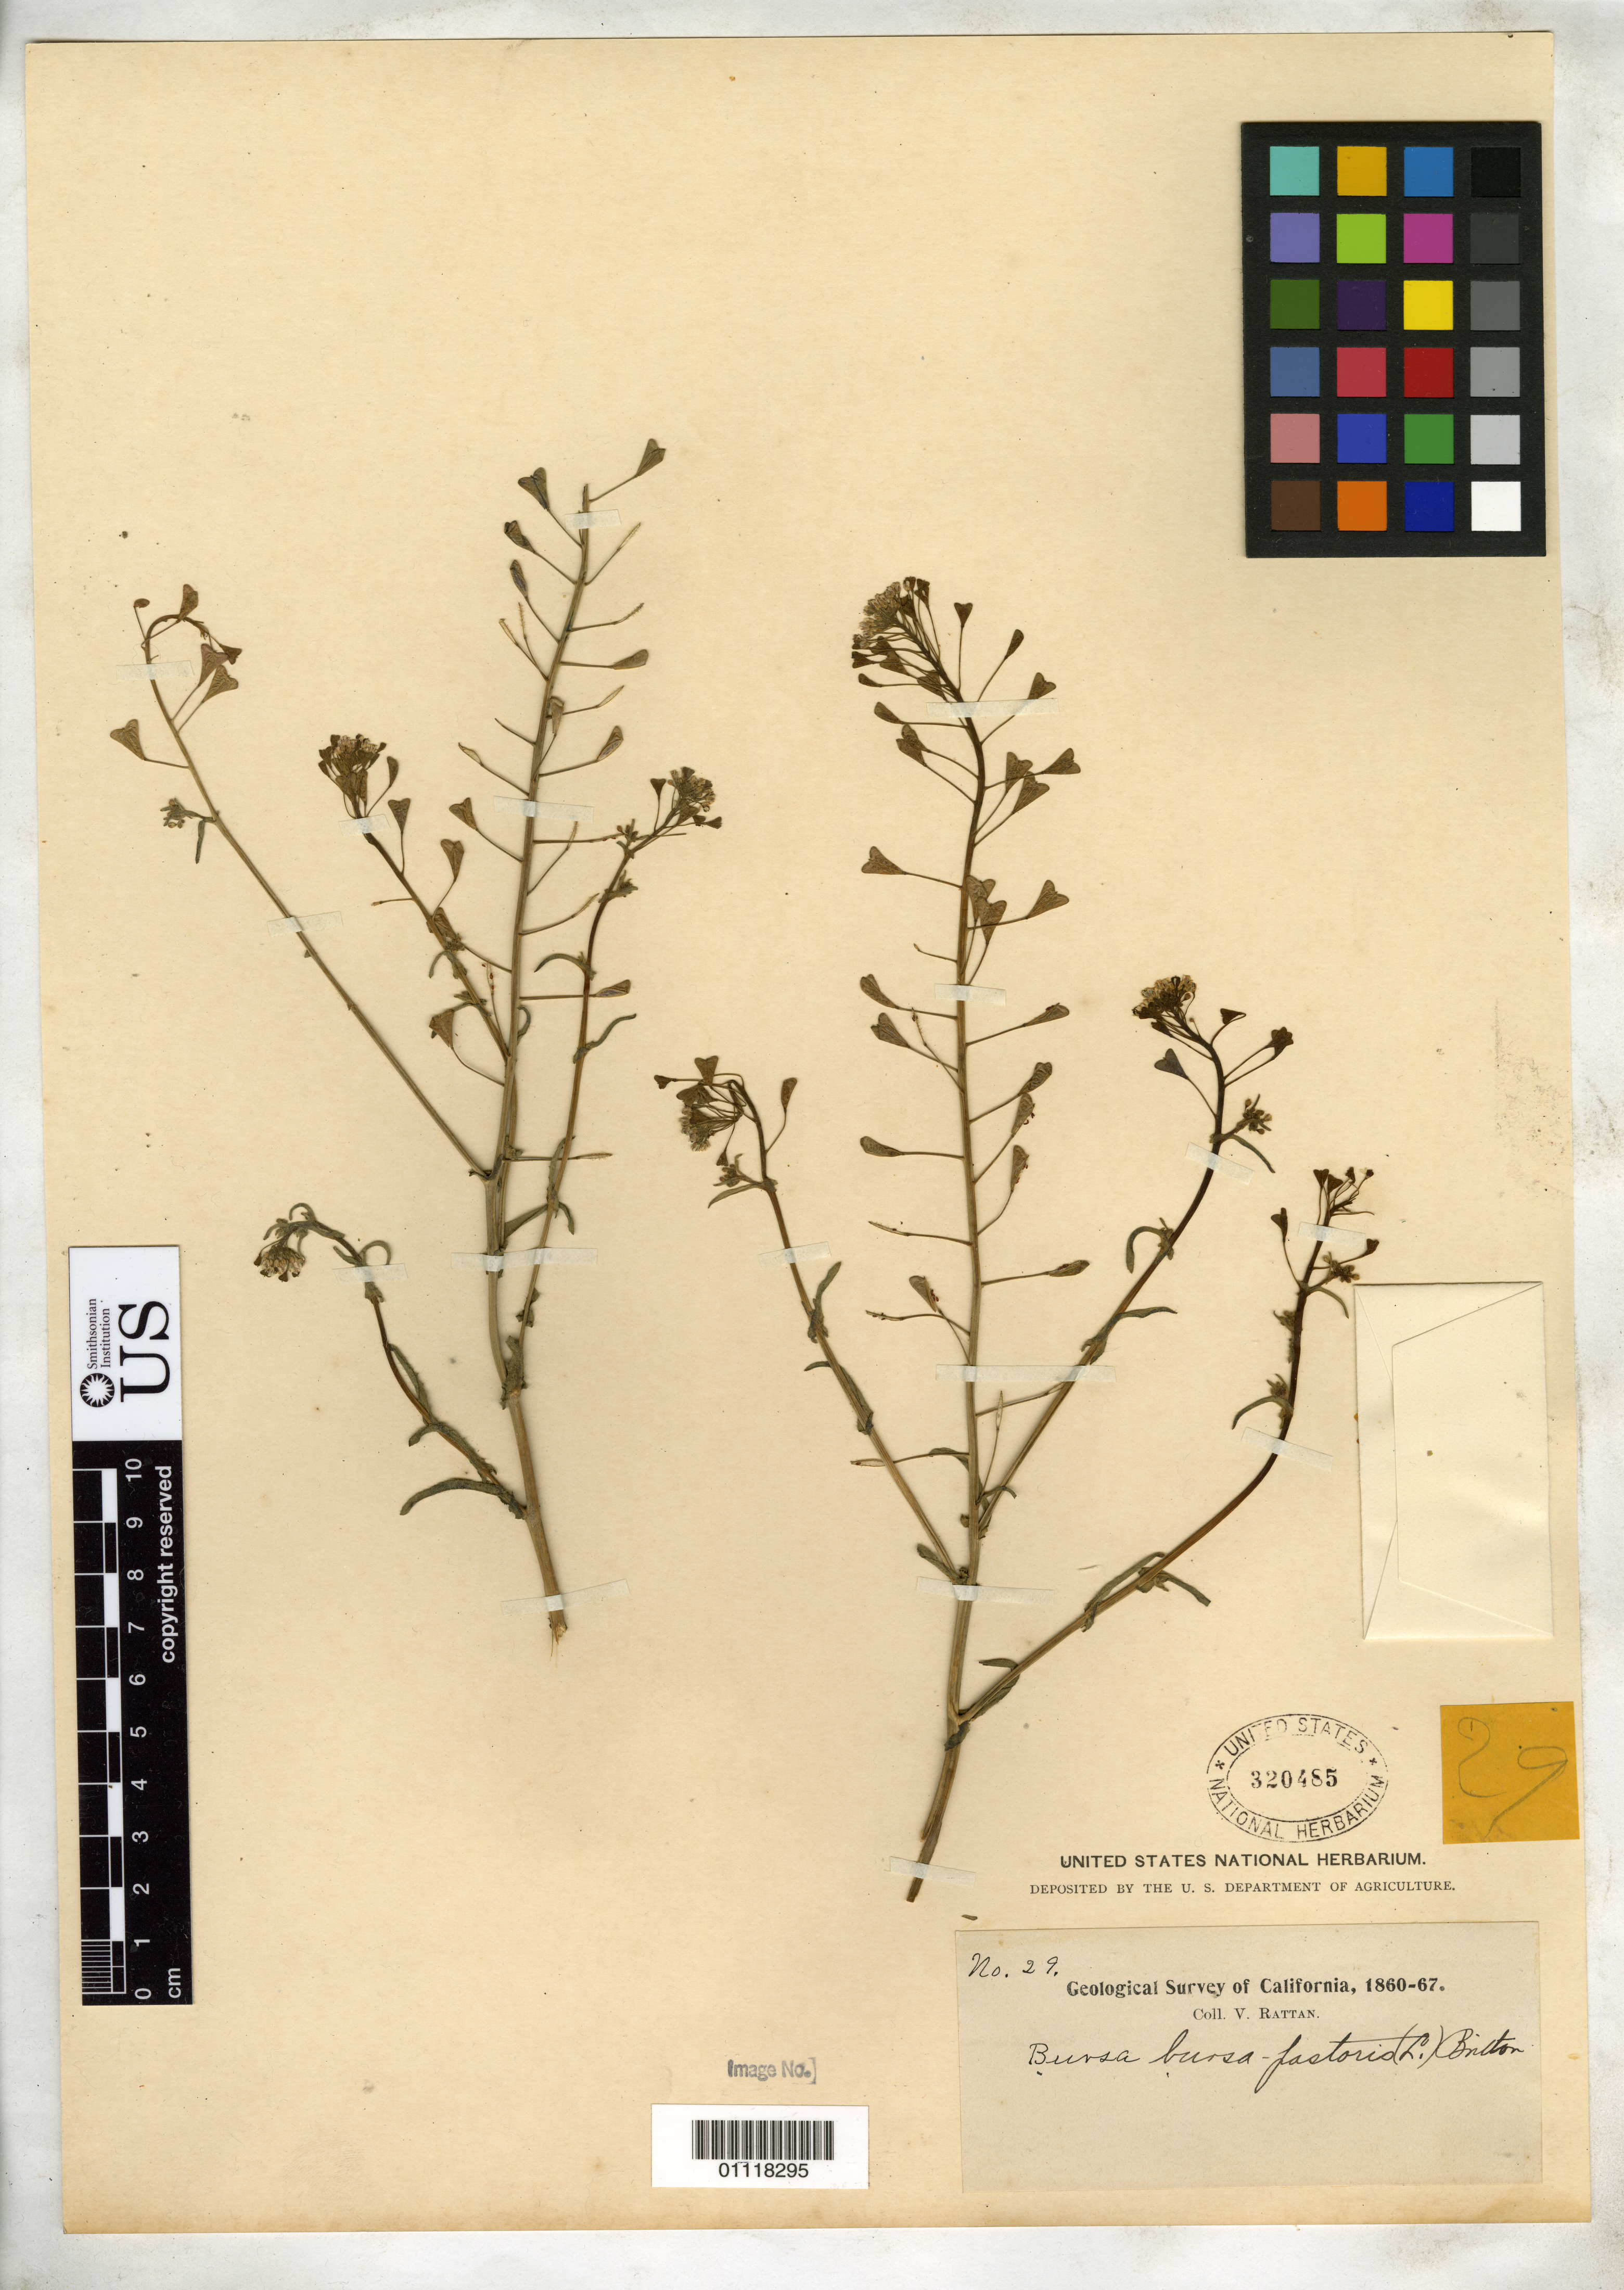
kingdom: Plantae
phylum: Tracheophyta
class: Magnoliopsida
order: Brassicales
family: Brassicaceae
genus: Bursa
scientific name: Bursa bursa-pastoris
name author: (L.) Britton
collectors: V. Rattan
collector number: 29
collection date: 1860/1867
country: United States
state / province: California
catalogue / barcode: US 320485